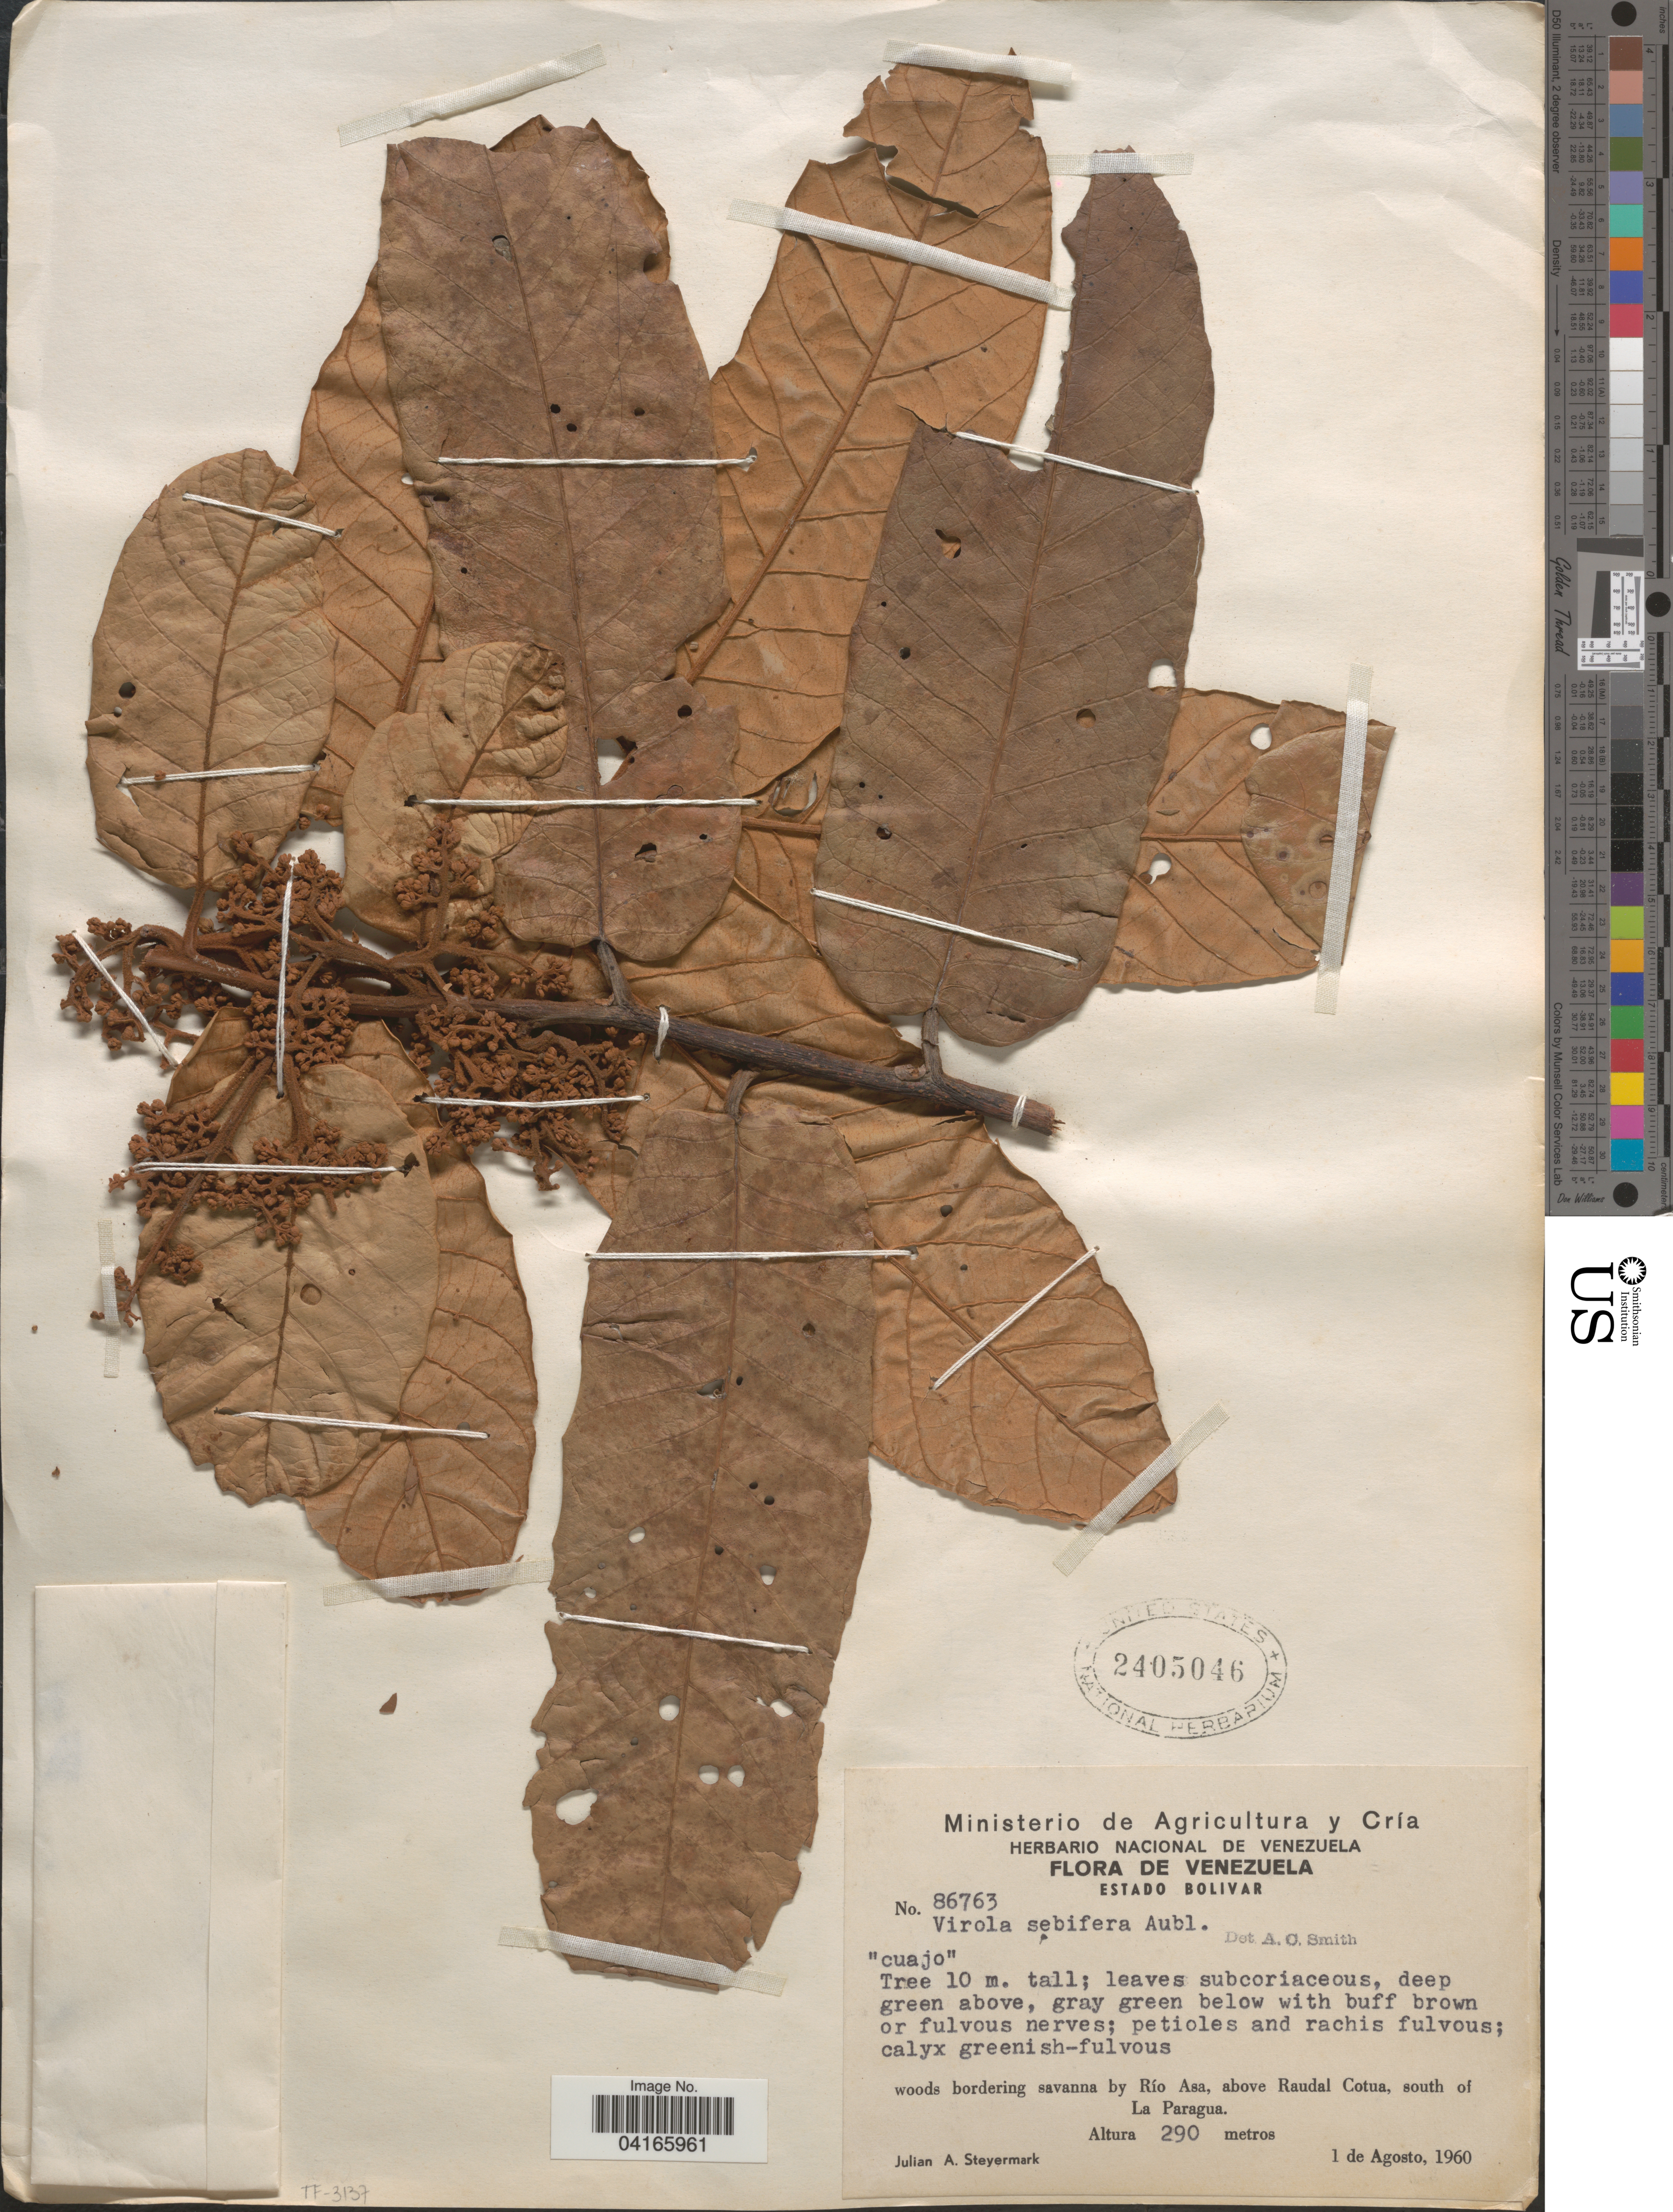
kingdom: Plantae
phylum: Tracheophyta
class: Magnoliopsida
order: Magnoliales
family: Myristicaceae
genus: Virola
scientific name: Virola sebifera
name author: Aubl.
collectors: J. Steyermark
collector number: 86763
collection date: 1960-08-01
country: Venezuela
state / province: Bolivar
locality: Woods bordering savanna by Río Asa, above Raudal Cotua, south of La Paragua.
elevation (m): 290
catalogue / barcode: US 2405046